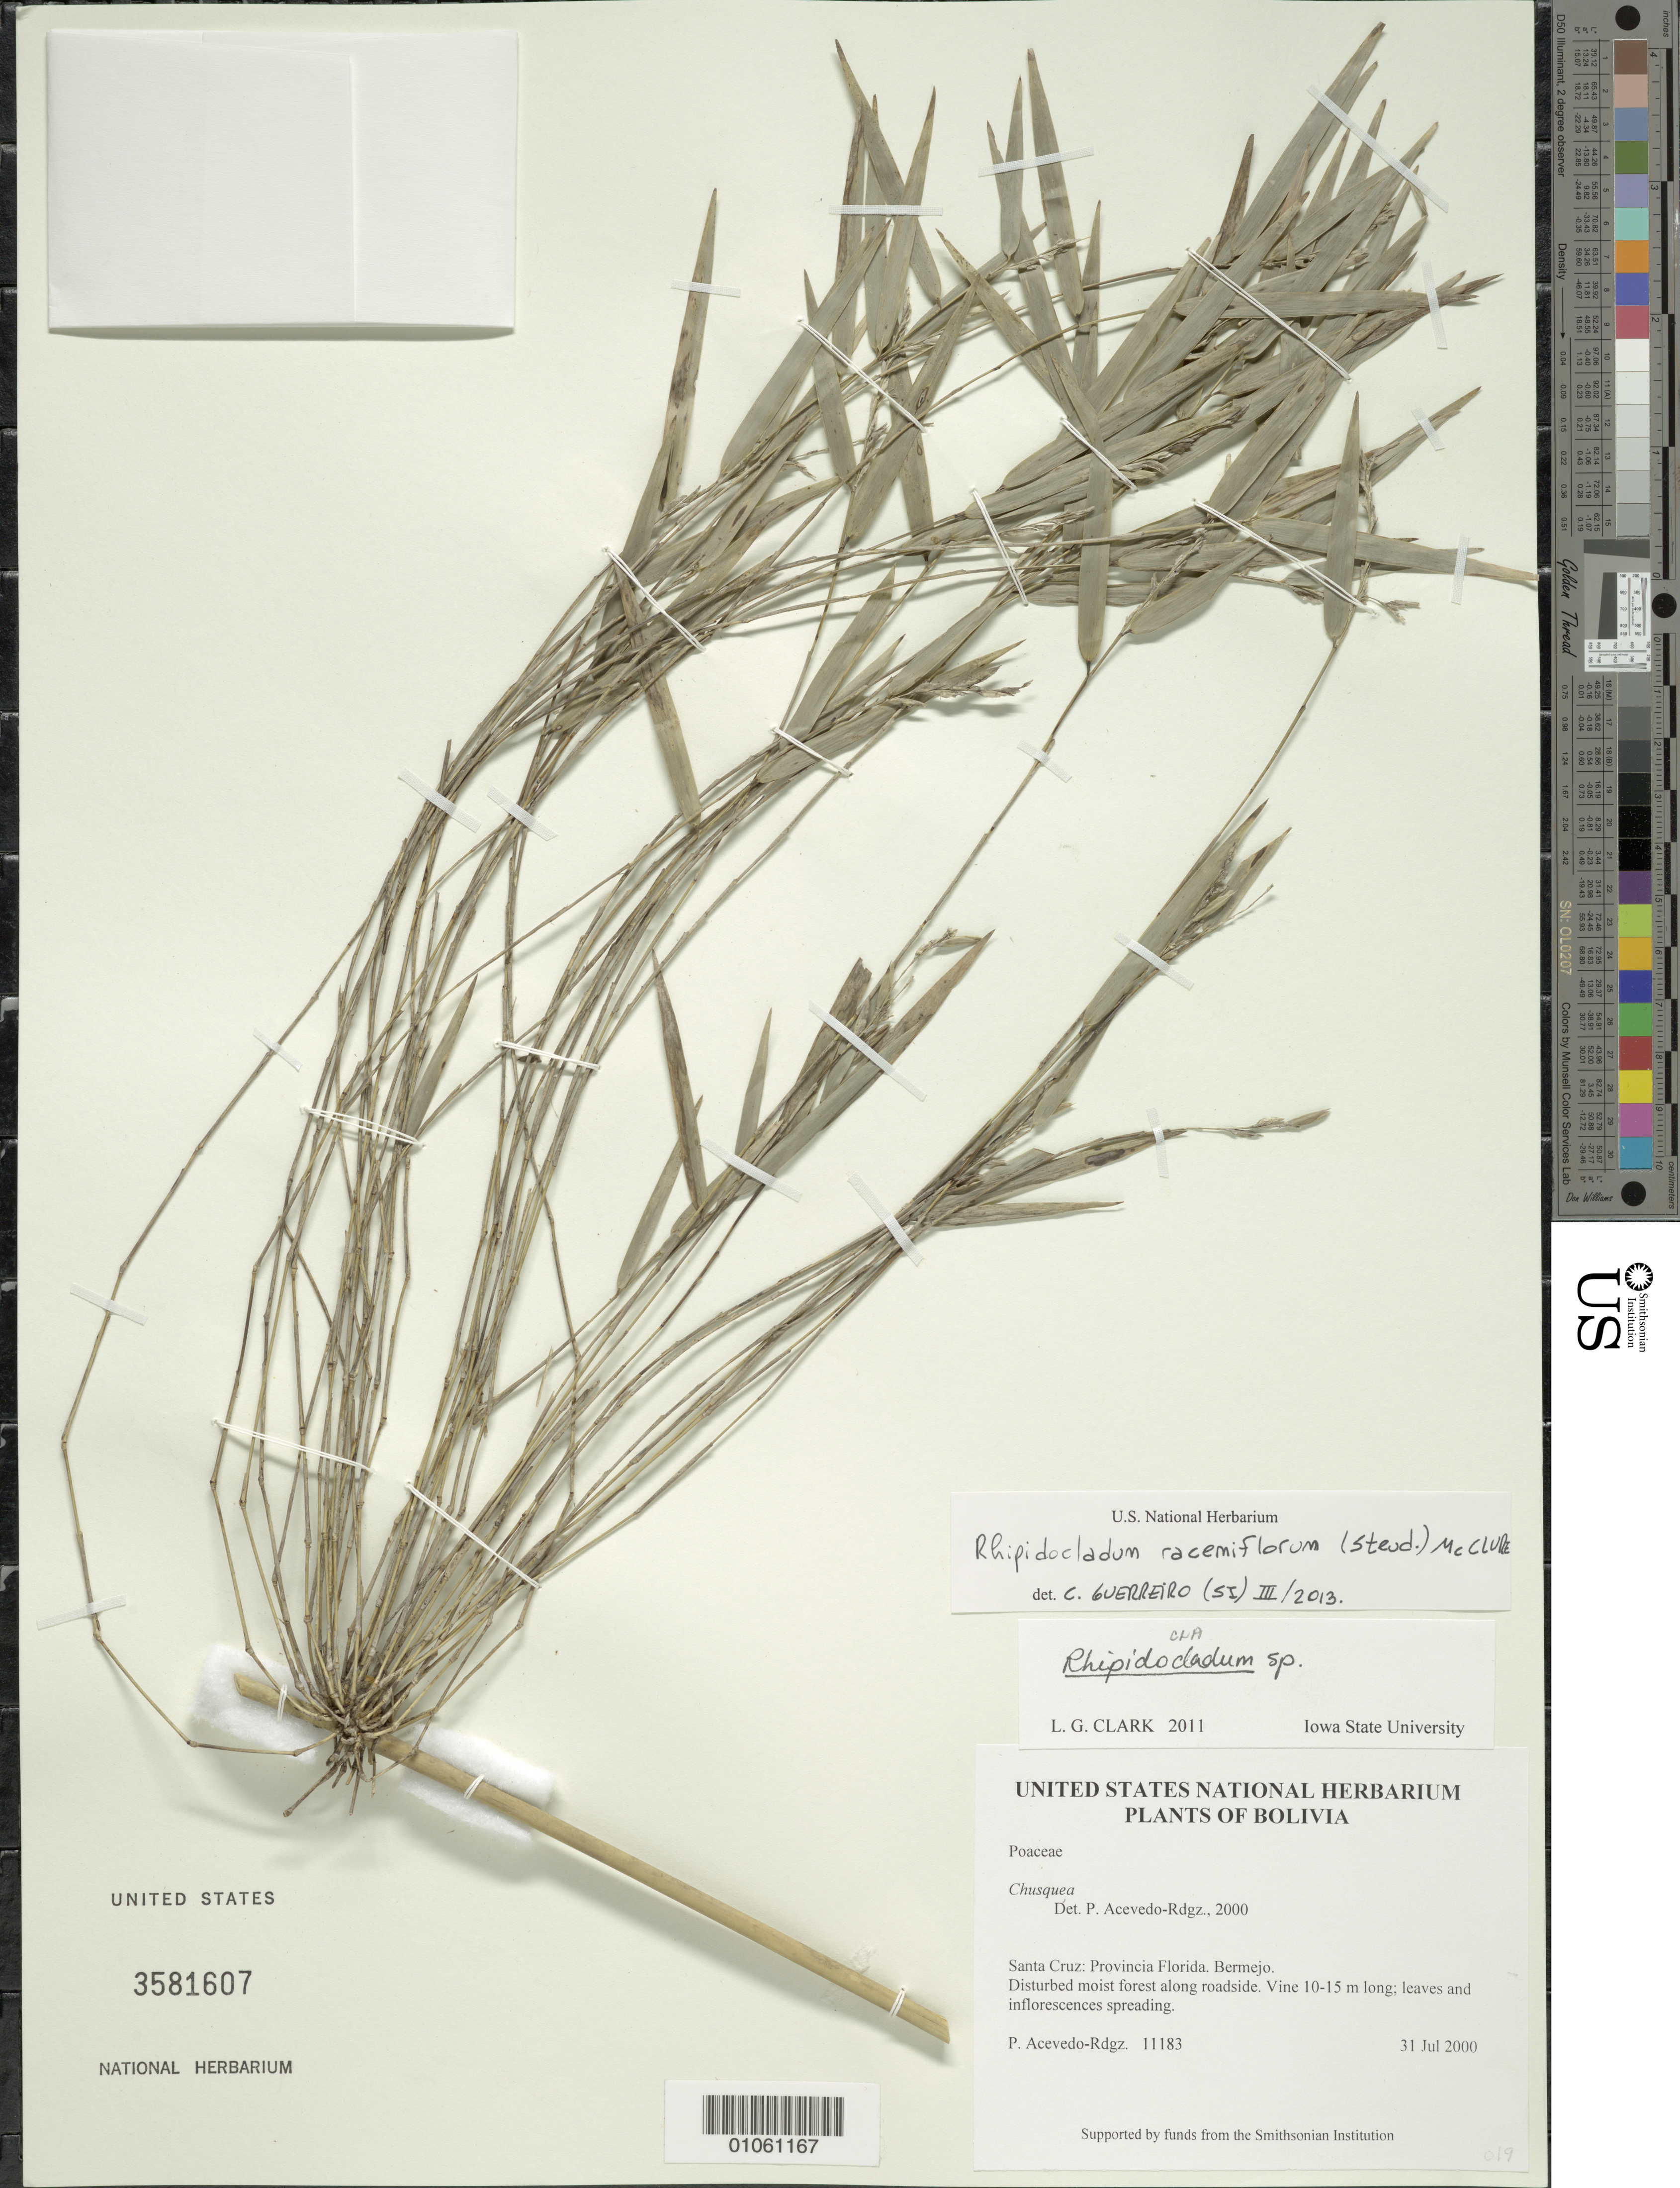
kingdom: Plantae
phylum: Tracheophyta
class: Liliopsida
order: Poales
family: Poaceae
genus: Rhipidocladum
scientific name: Rhipidocladum racemiflorum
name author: (Steud.) McClure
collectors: P. Acevedo-Rodr.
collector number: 11183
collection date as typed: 31 Jul 2000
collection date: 2000-07-31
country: Bolivia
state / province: Santa Cruz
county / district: Florida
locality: Bermejo.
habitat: Disturbed moist forest along roadside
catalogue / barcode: US 3581607